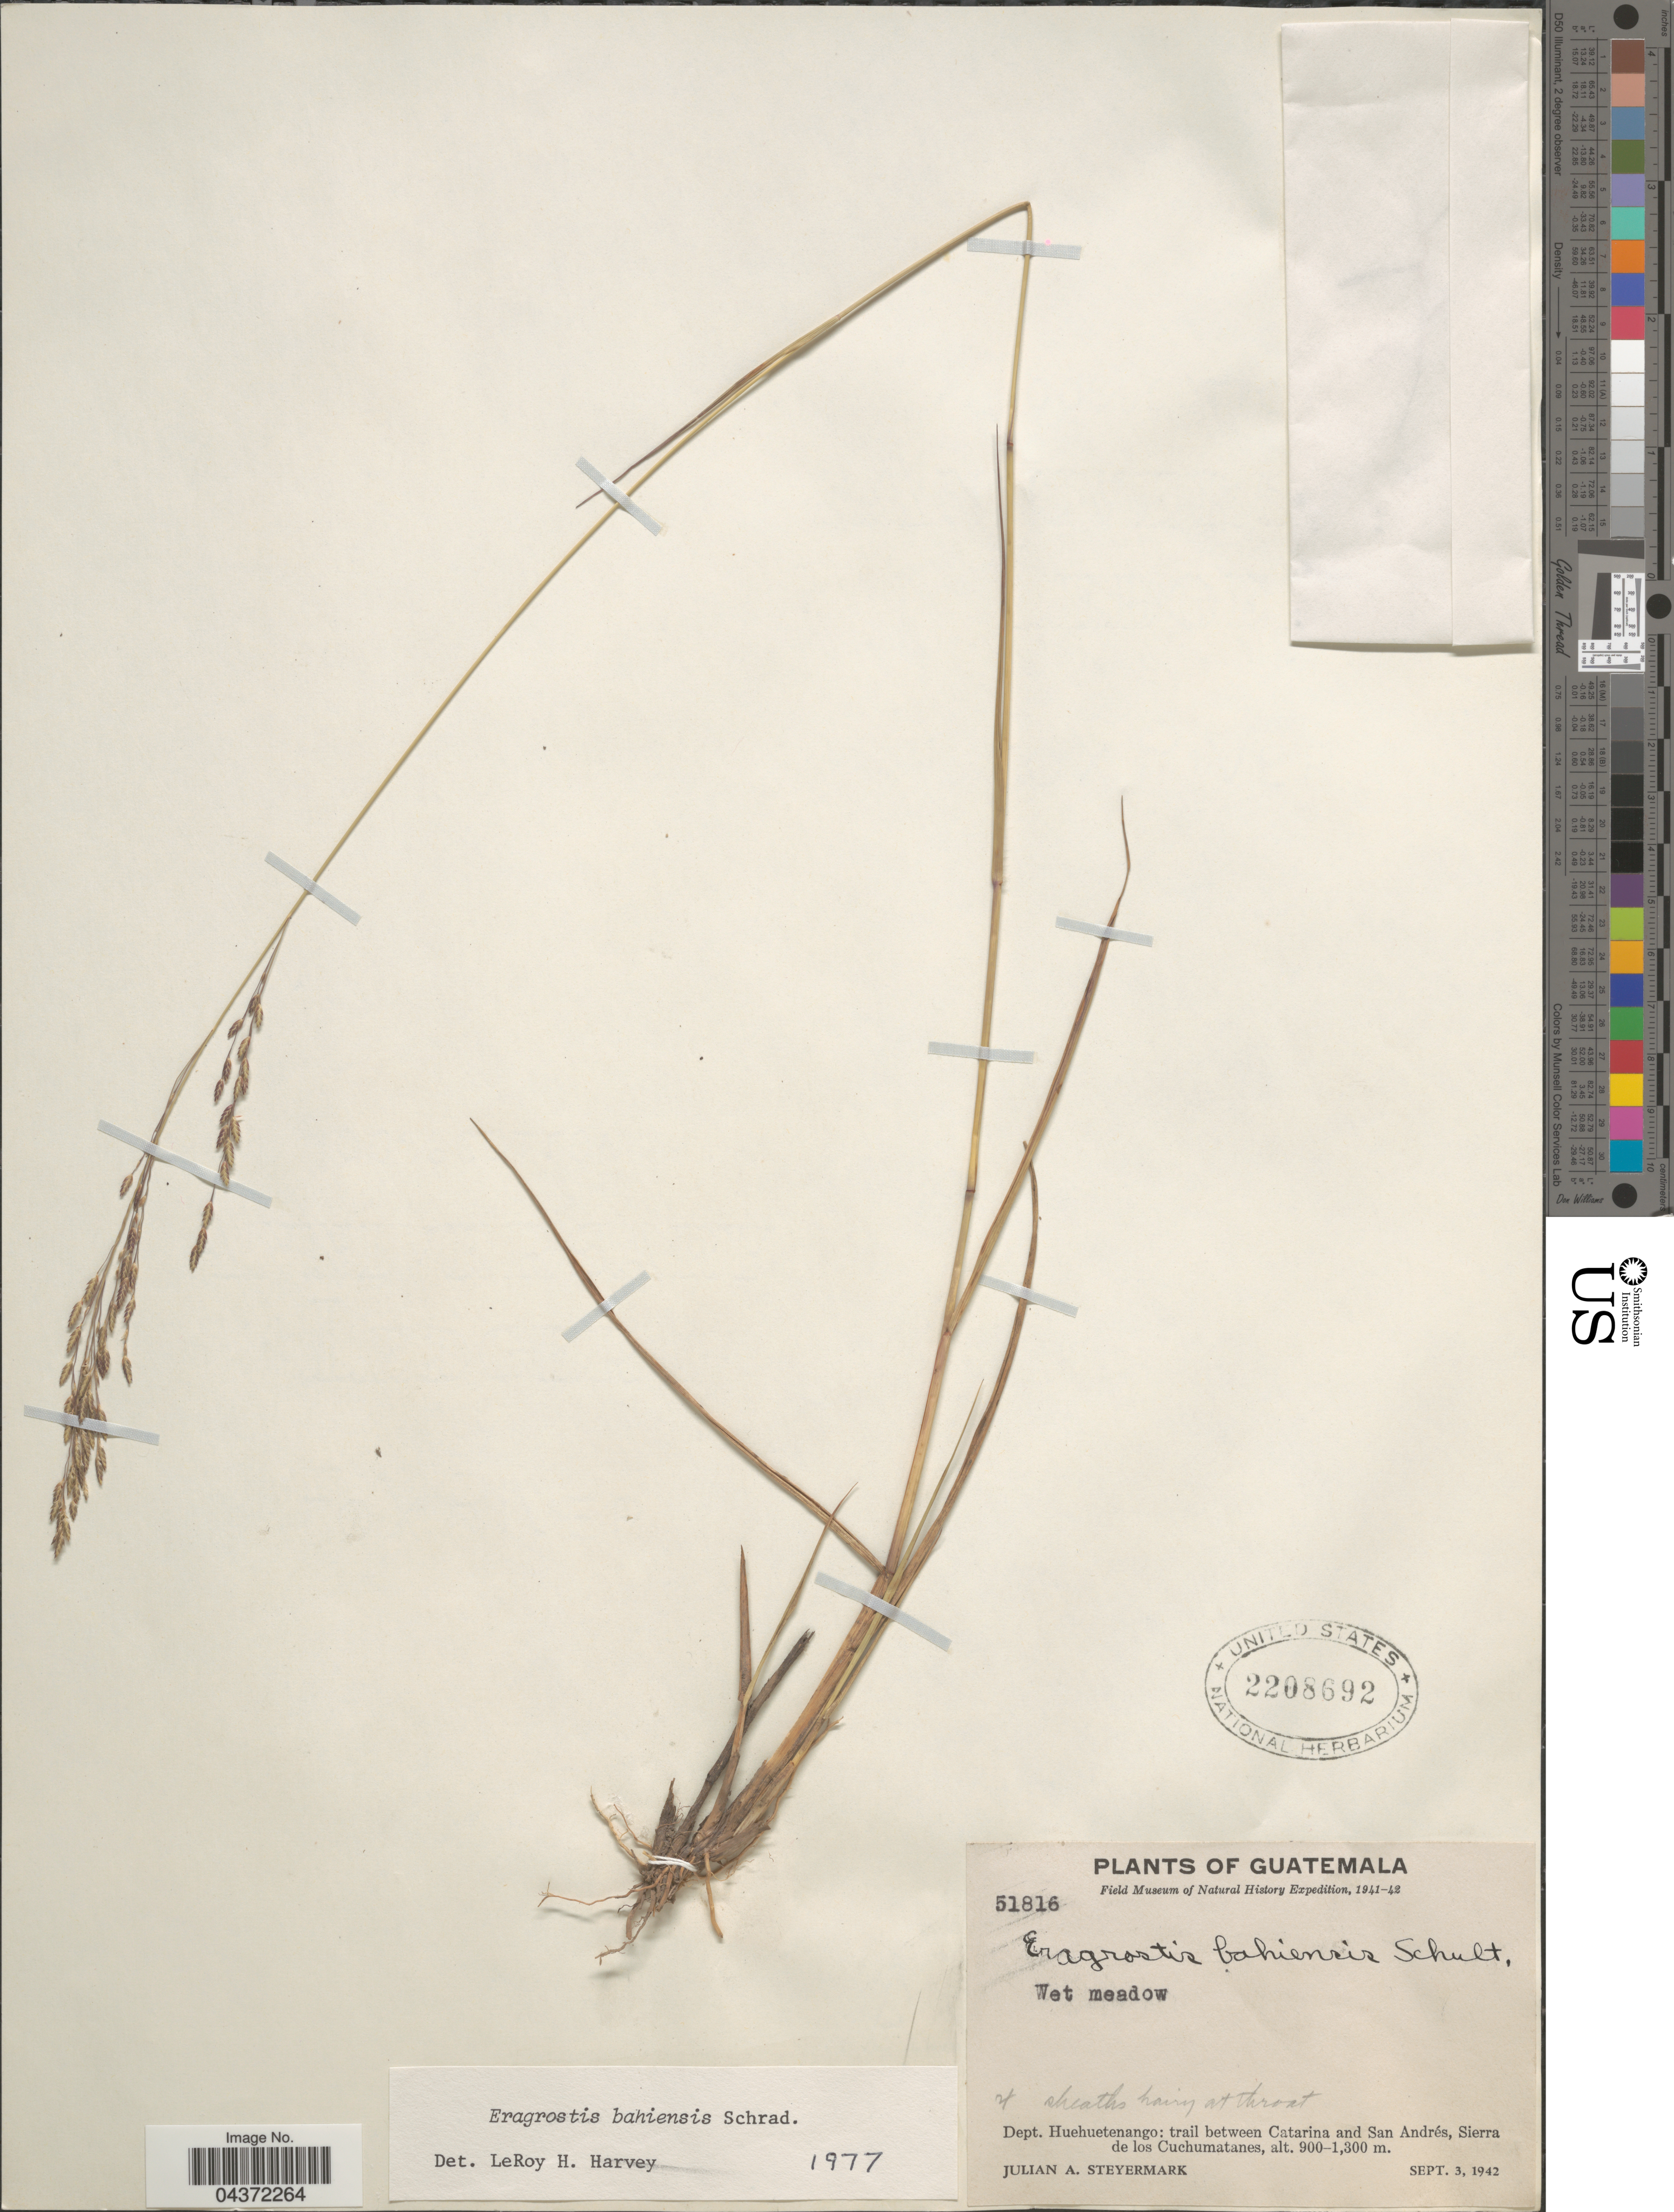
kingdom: Plantae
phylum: Tracheophyta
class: Liliopsida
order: Poales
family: Poaceae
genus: Eragrostis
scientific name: Eragrostis bahiensis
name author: Schrad. ex Schult.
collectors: J. Steyermark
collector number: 51816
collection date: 1942-09-03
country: Guatemala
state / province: Huehuetenango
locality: Field Museum of Natural History Expedition, 1941-42. Dept. Huehuetenango: trail between Catarina and San Andrés, Sierra de los Cuchumatanes.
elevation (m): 900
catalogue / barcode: US 2208692